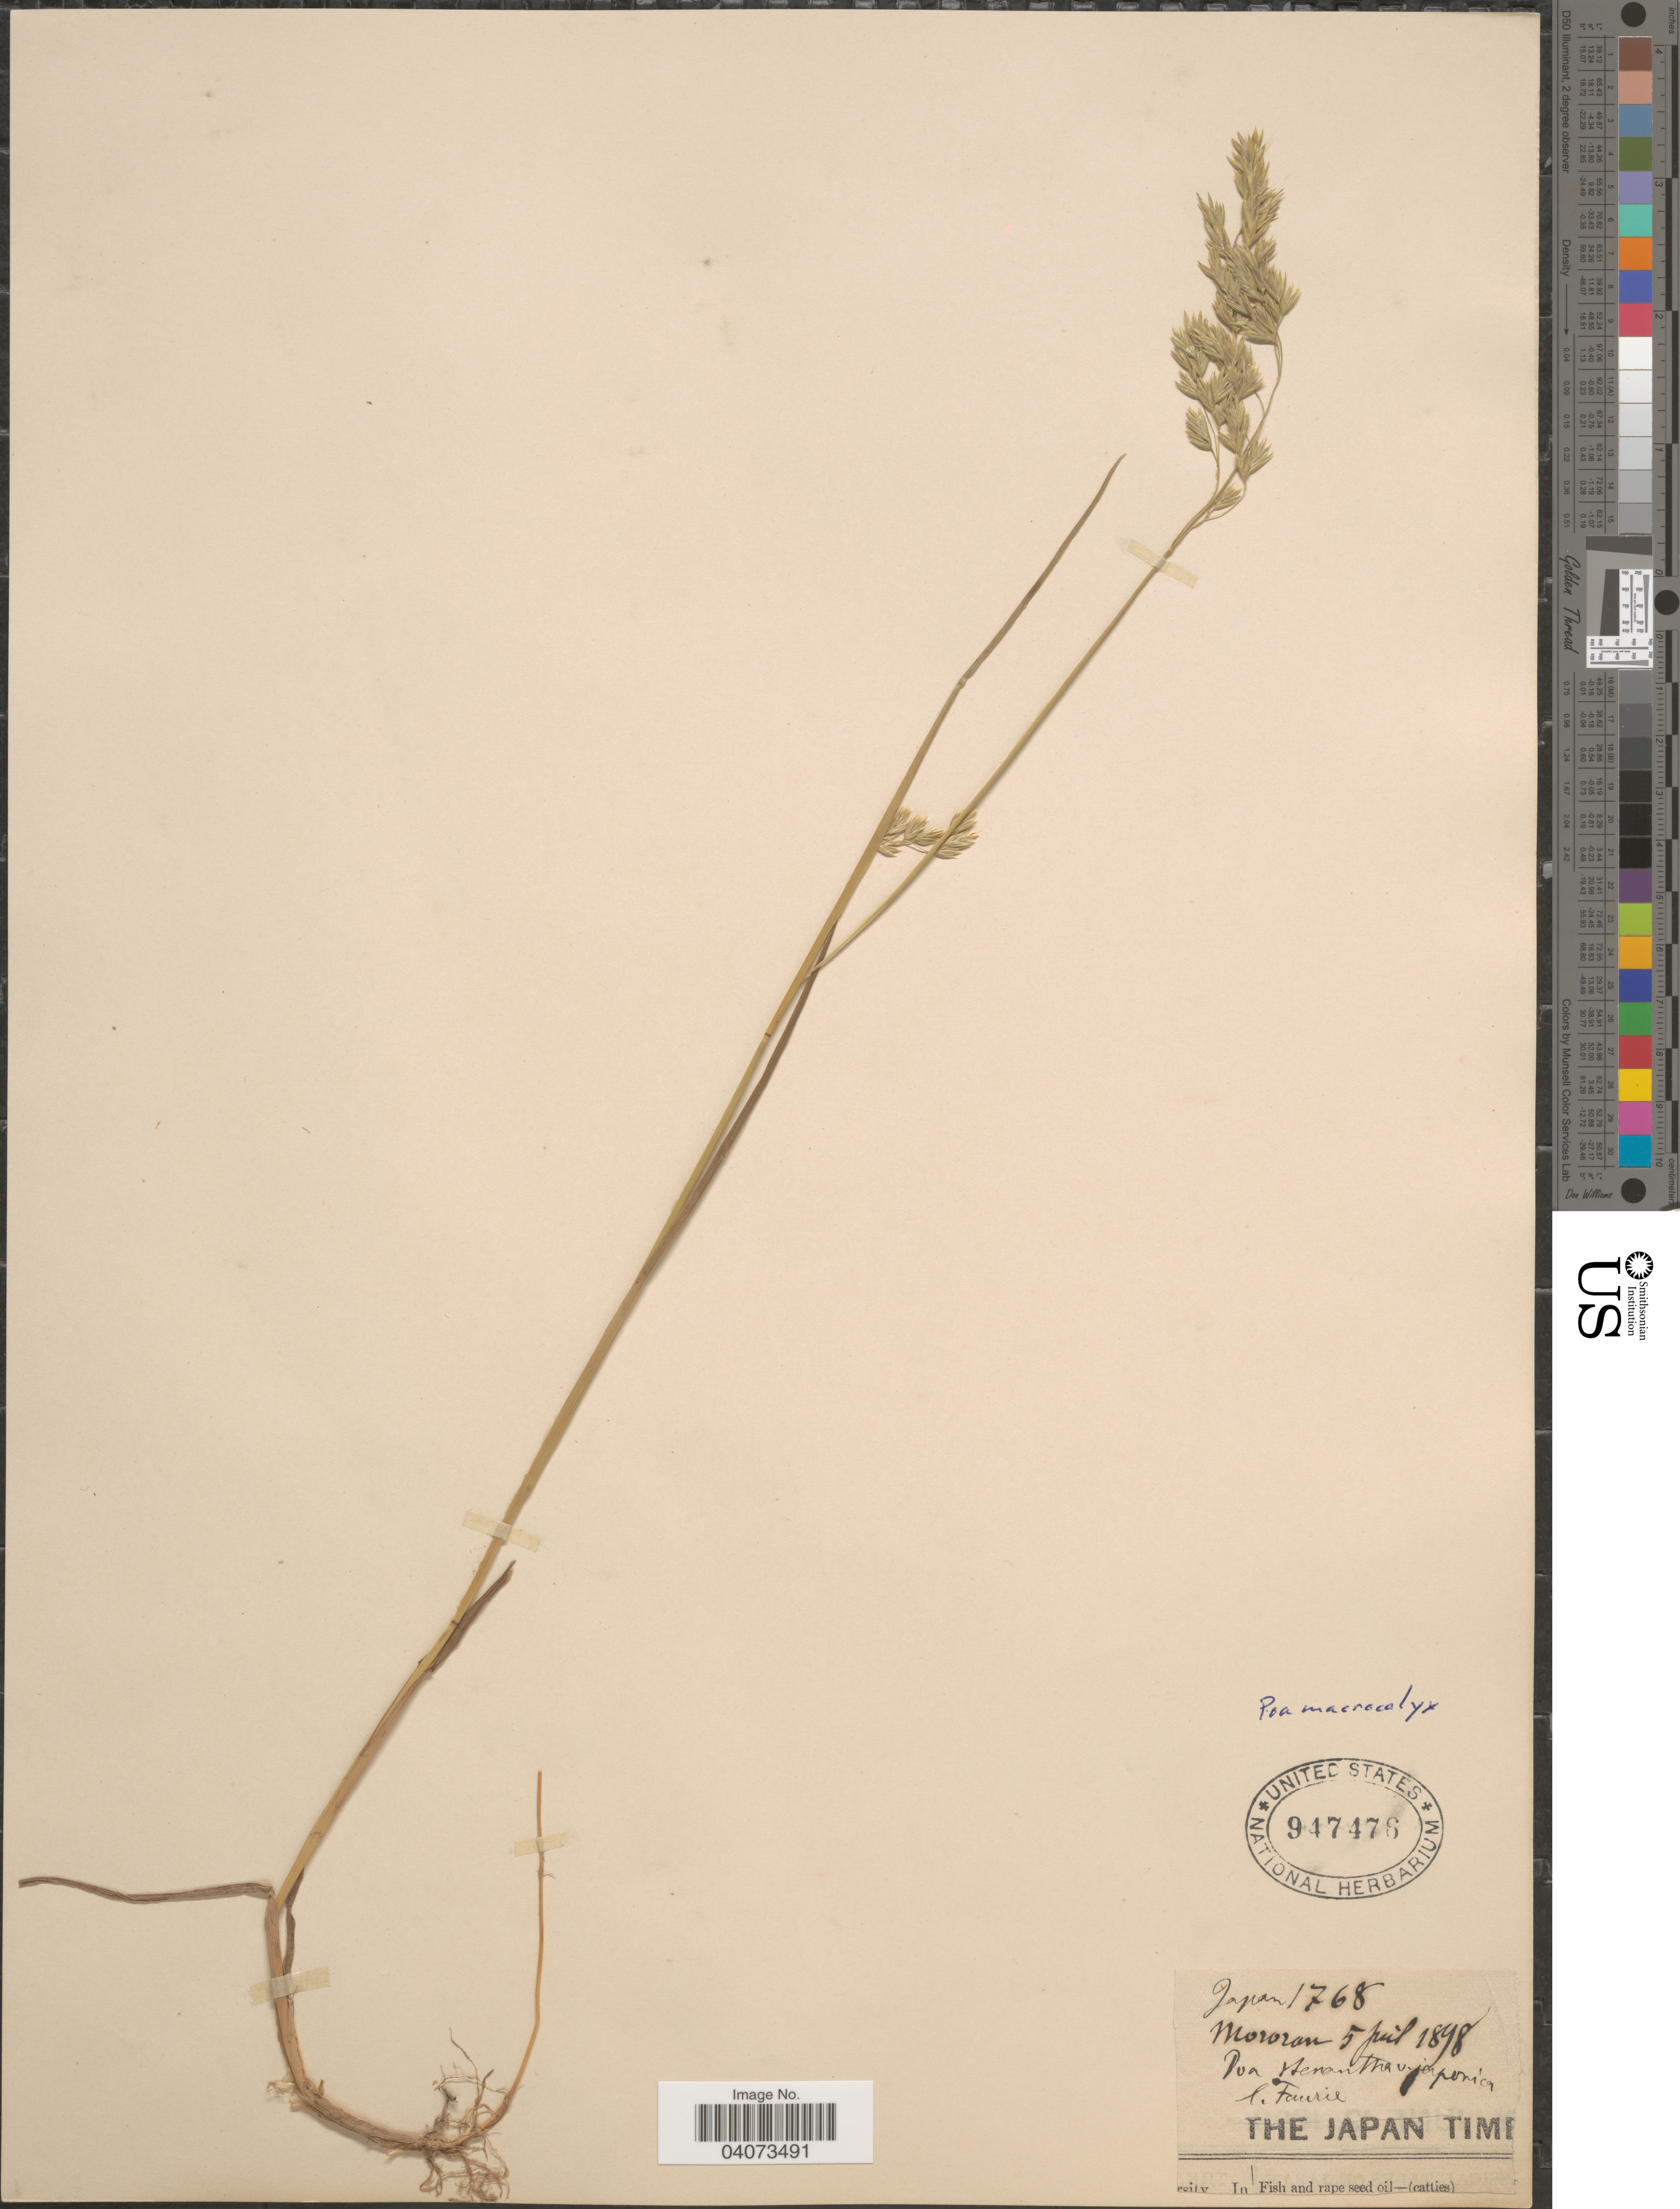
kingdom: Plantae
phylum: Tracheophyta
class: Liliopsida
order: Poales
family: Poaceae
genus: Poa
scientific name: Poa macrocalyx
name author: Trautv. & C.A. Mey.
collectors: -. Faurie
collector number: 1768?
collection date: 1898-07-05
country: Japan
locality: Mororan.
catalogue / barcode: US 947476